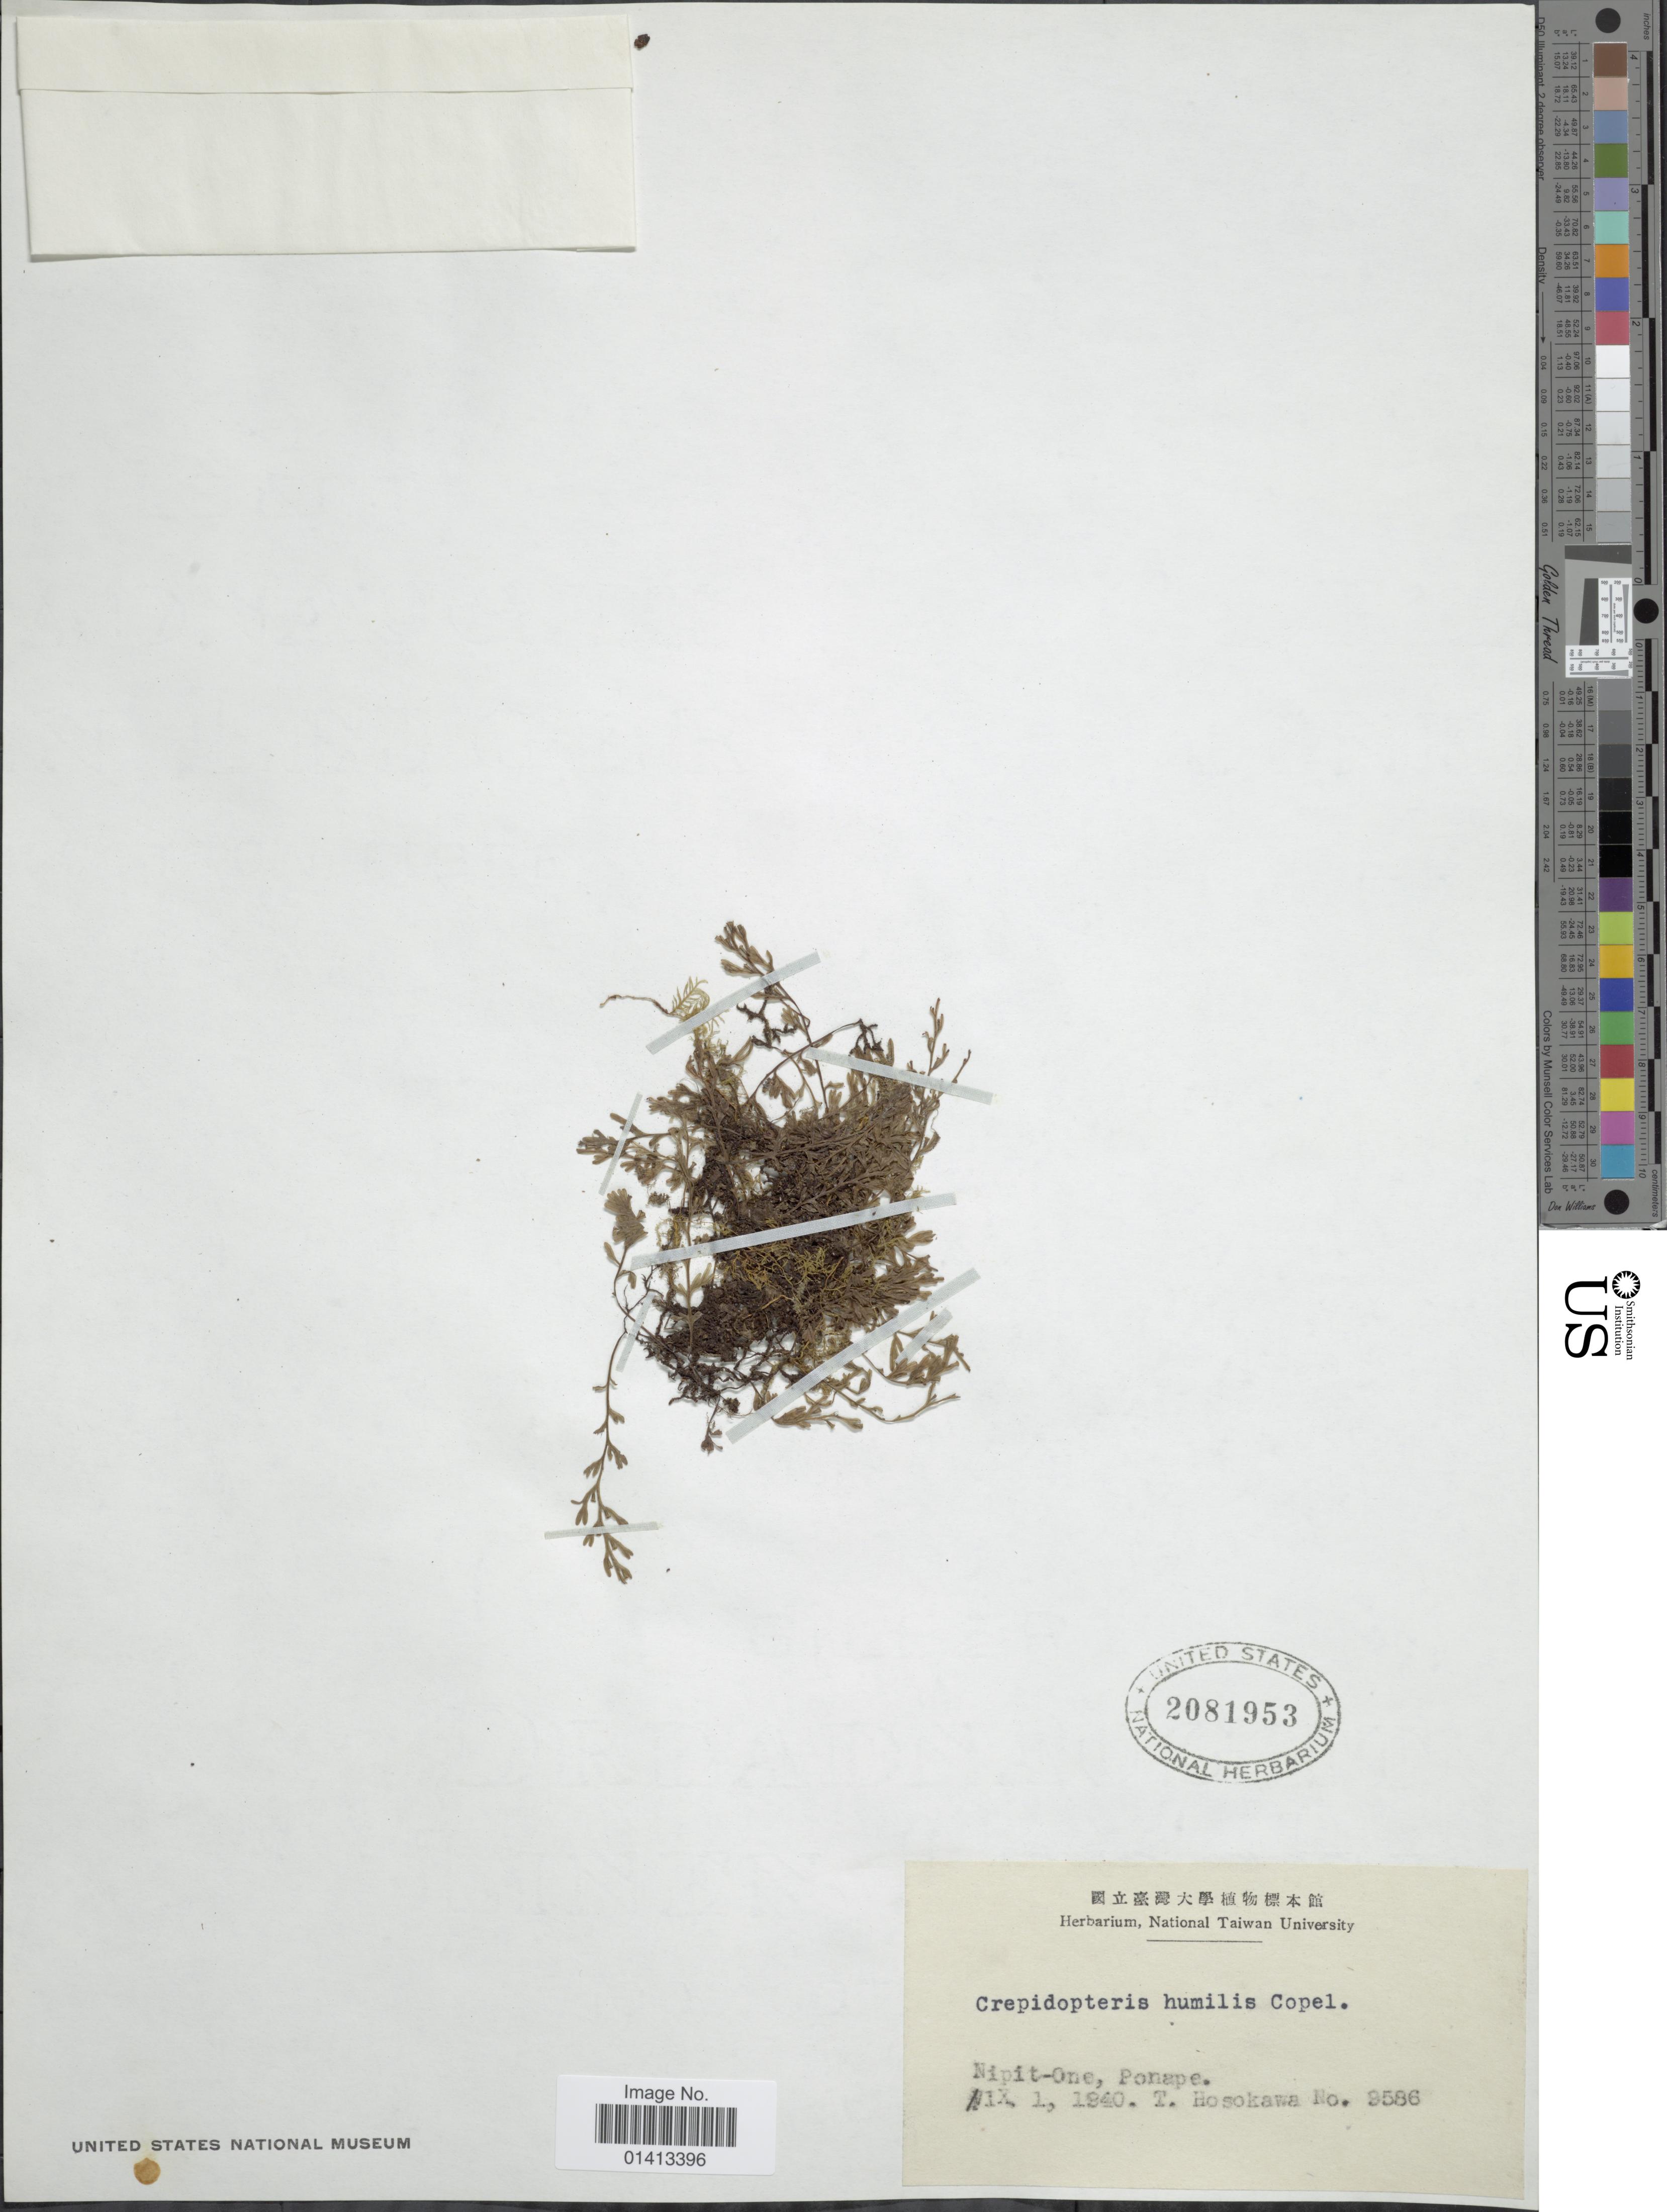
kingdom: Plantae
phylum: Tracheophyta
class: Polypodiopsida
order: Hymenophyllales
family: Hymenophyllaceae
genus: Crepidomanes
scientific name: Crepidomanes humilis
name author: (G. Forst.) Bosch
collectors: T. Hosokawa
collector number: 9586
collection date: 1940-09-01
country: Micronesia, Federated States of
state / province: Pohnpei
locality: Nipit-One, Ponape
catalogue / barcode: US 2081953